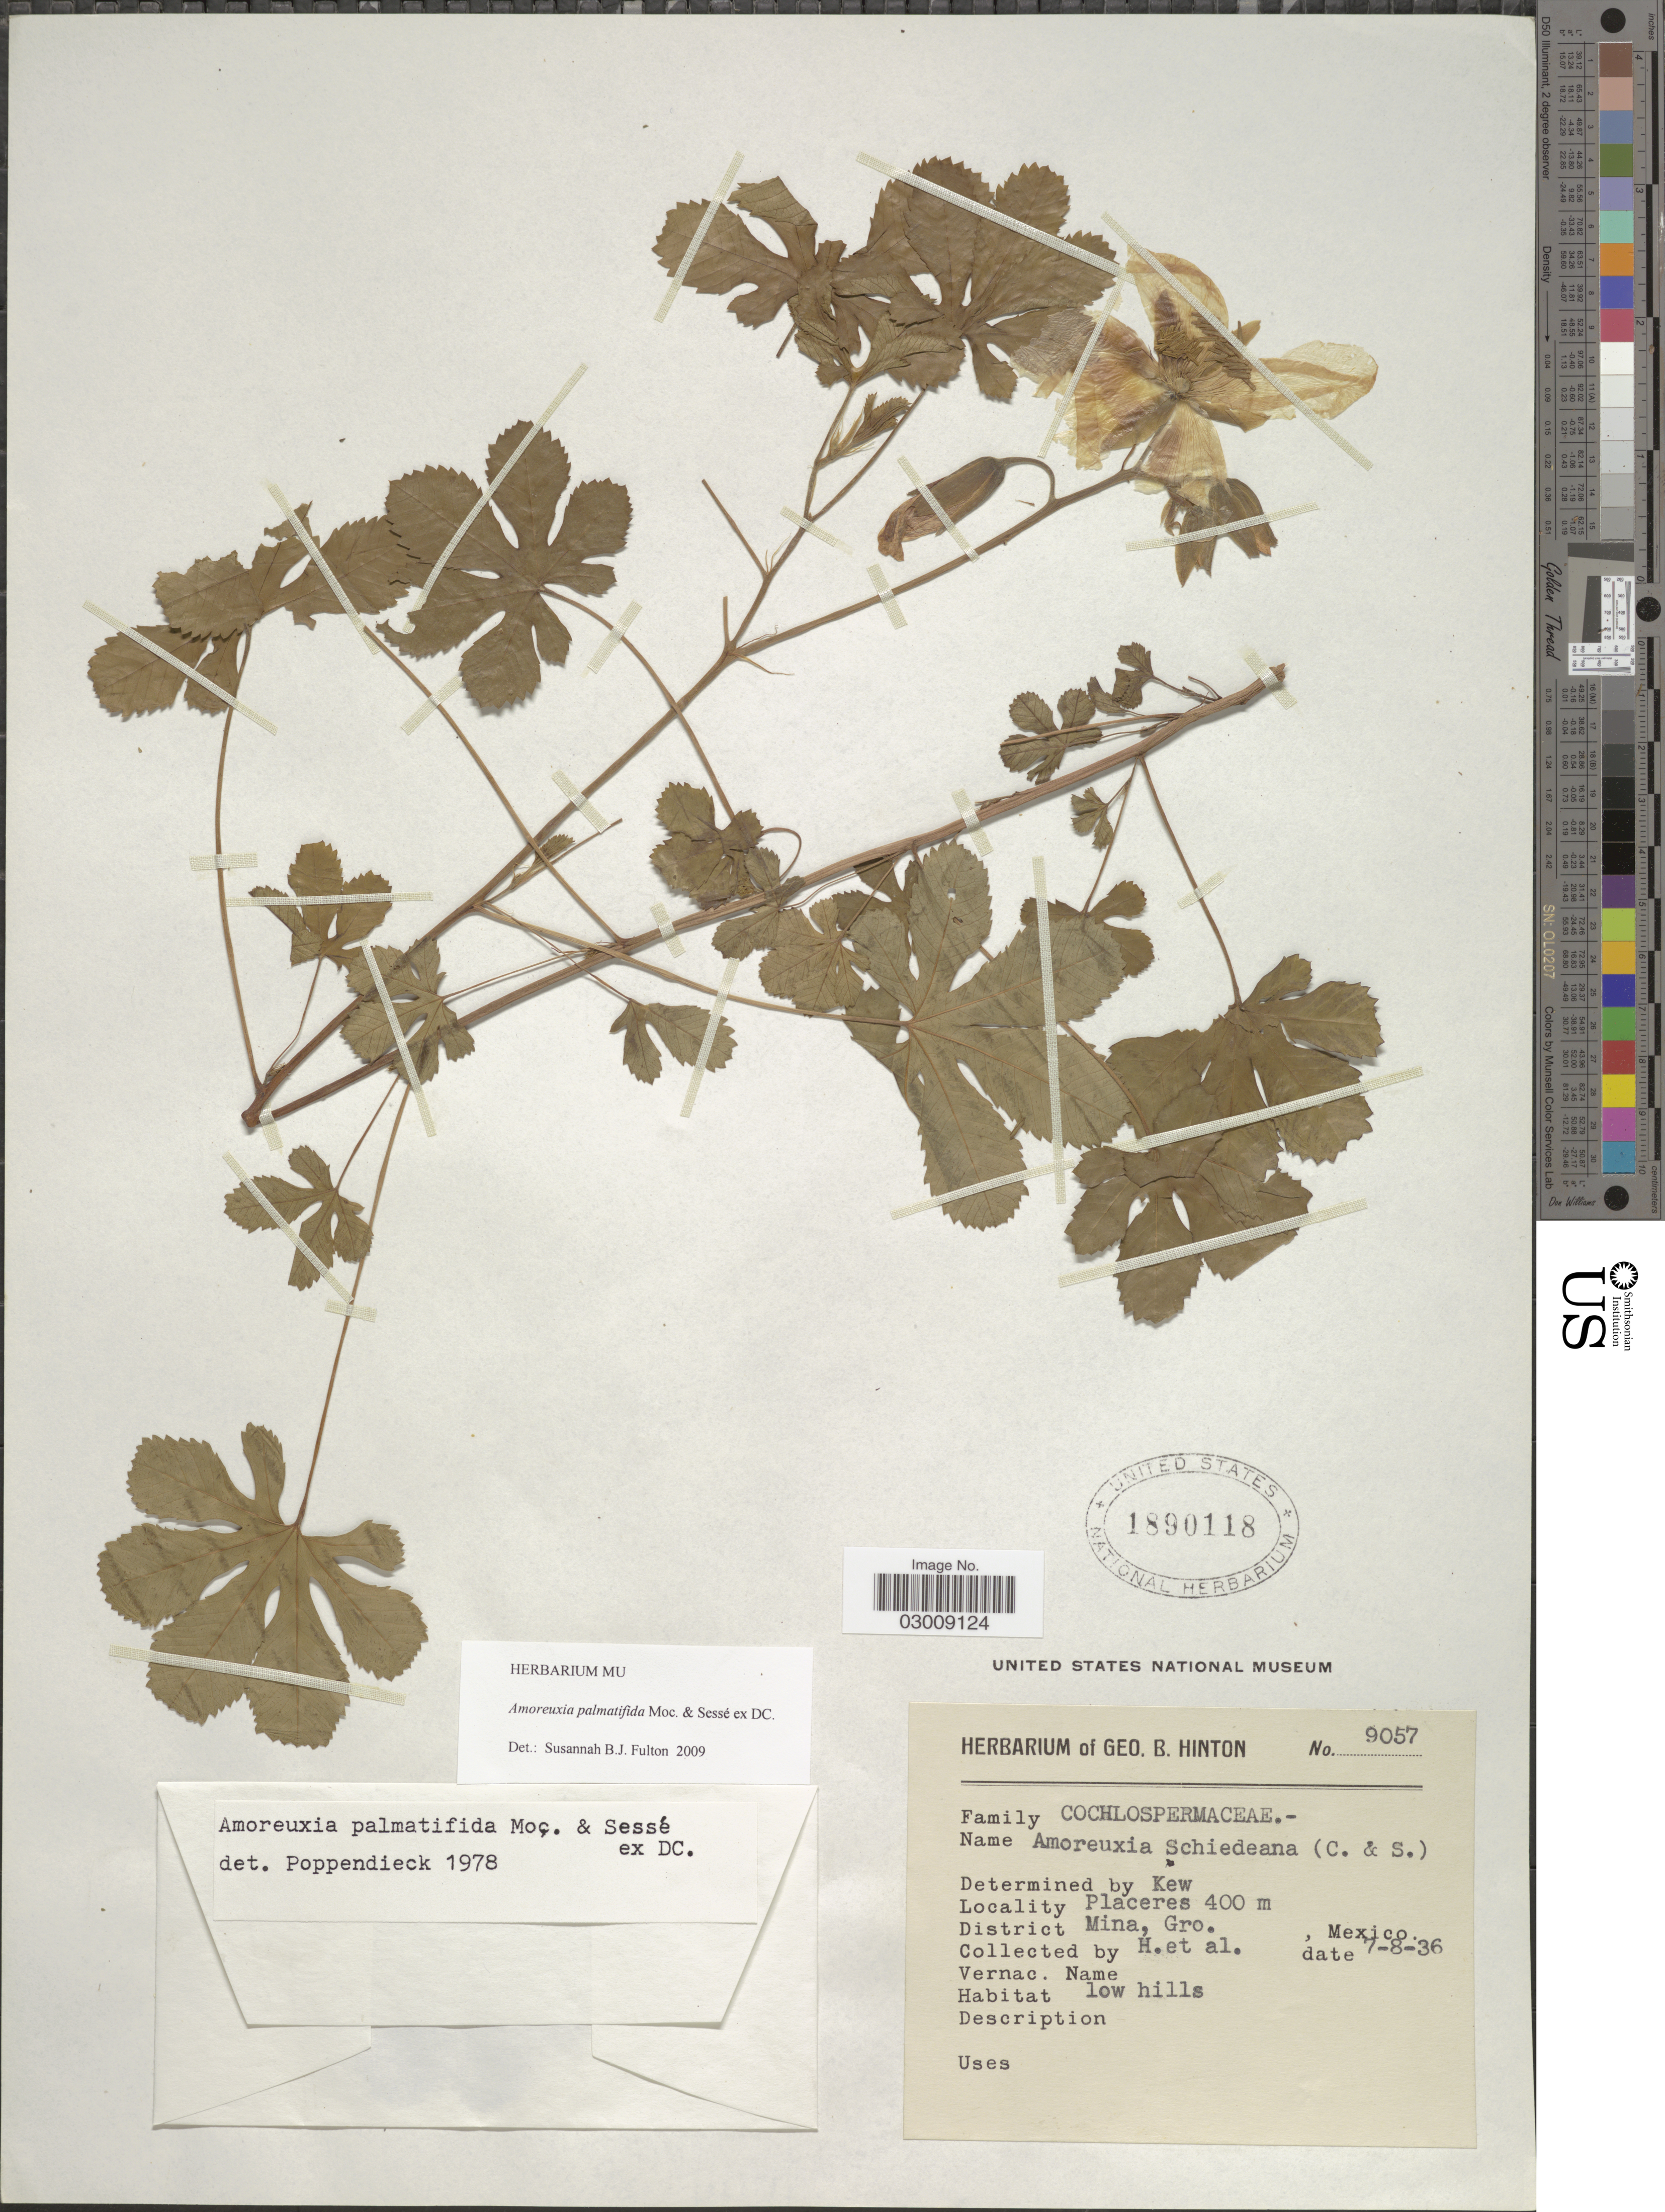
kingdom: Plantae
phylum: Tracheophyta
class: Magnoliopsida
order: Malvales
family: Cochlospermaceae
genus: Amoreuxia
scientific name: Amoreuxia palmatifida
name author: Moc. & Sessé ex DC.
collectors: G. B. Hinton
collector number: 9057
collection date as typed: Transcribed d/m/y: 8/7/36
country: Mexico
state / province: Guerrero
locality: Placeres. District Mina.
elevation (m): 400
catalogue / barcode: US 1890118